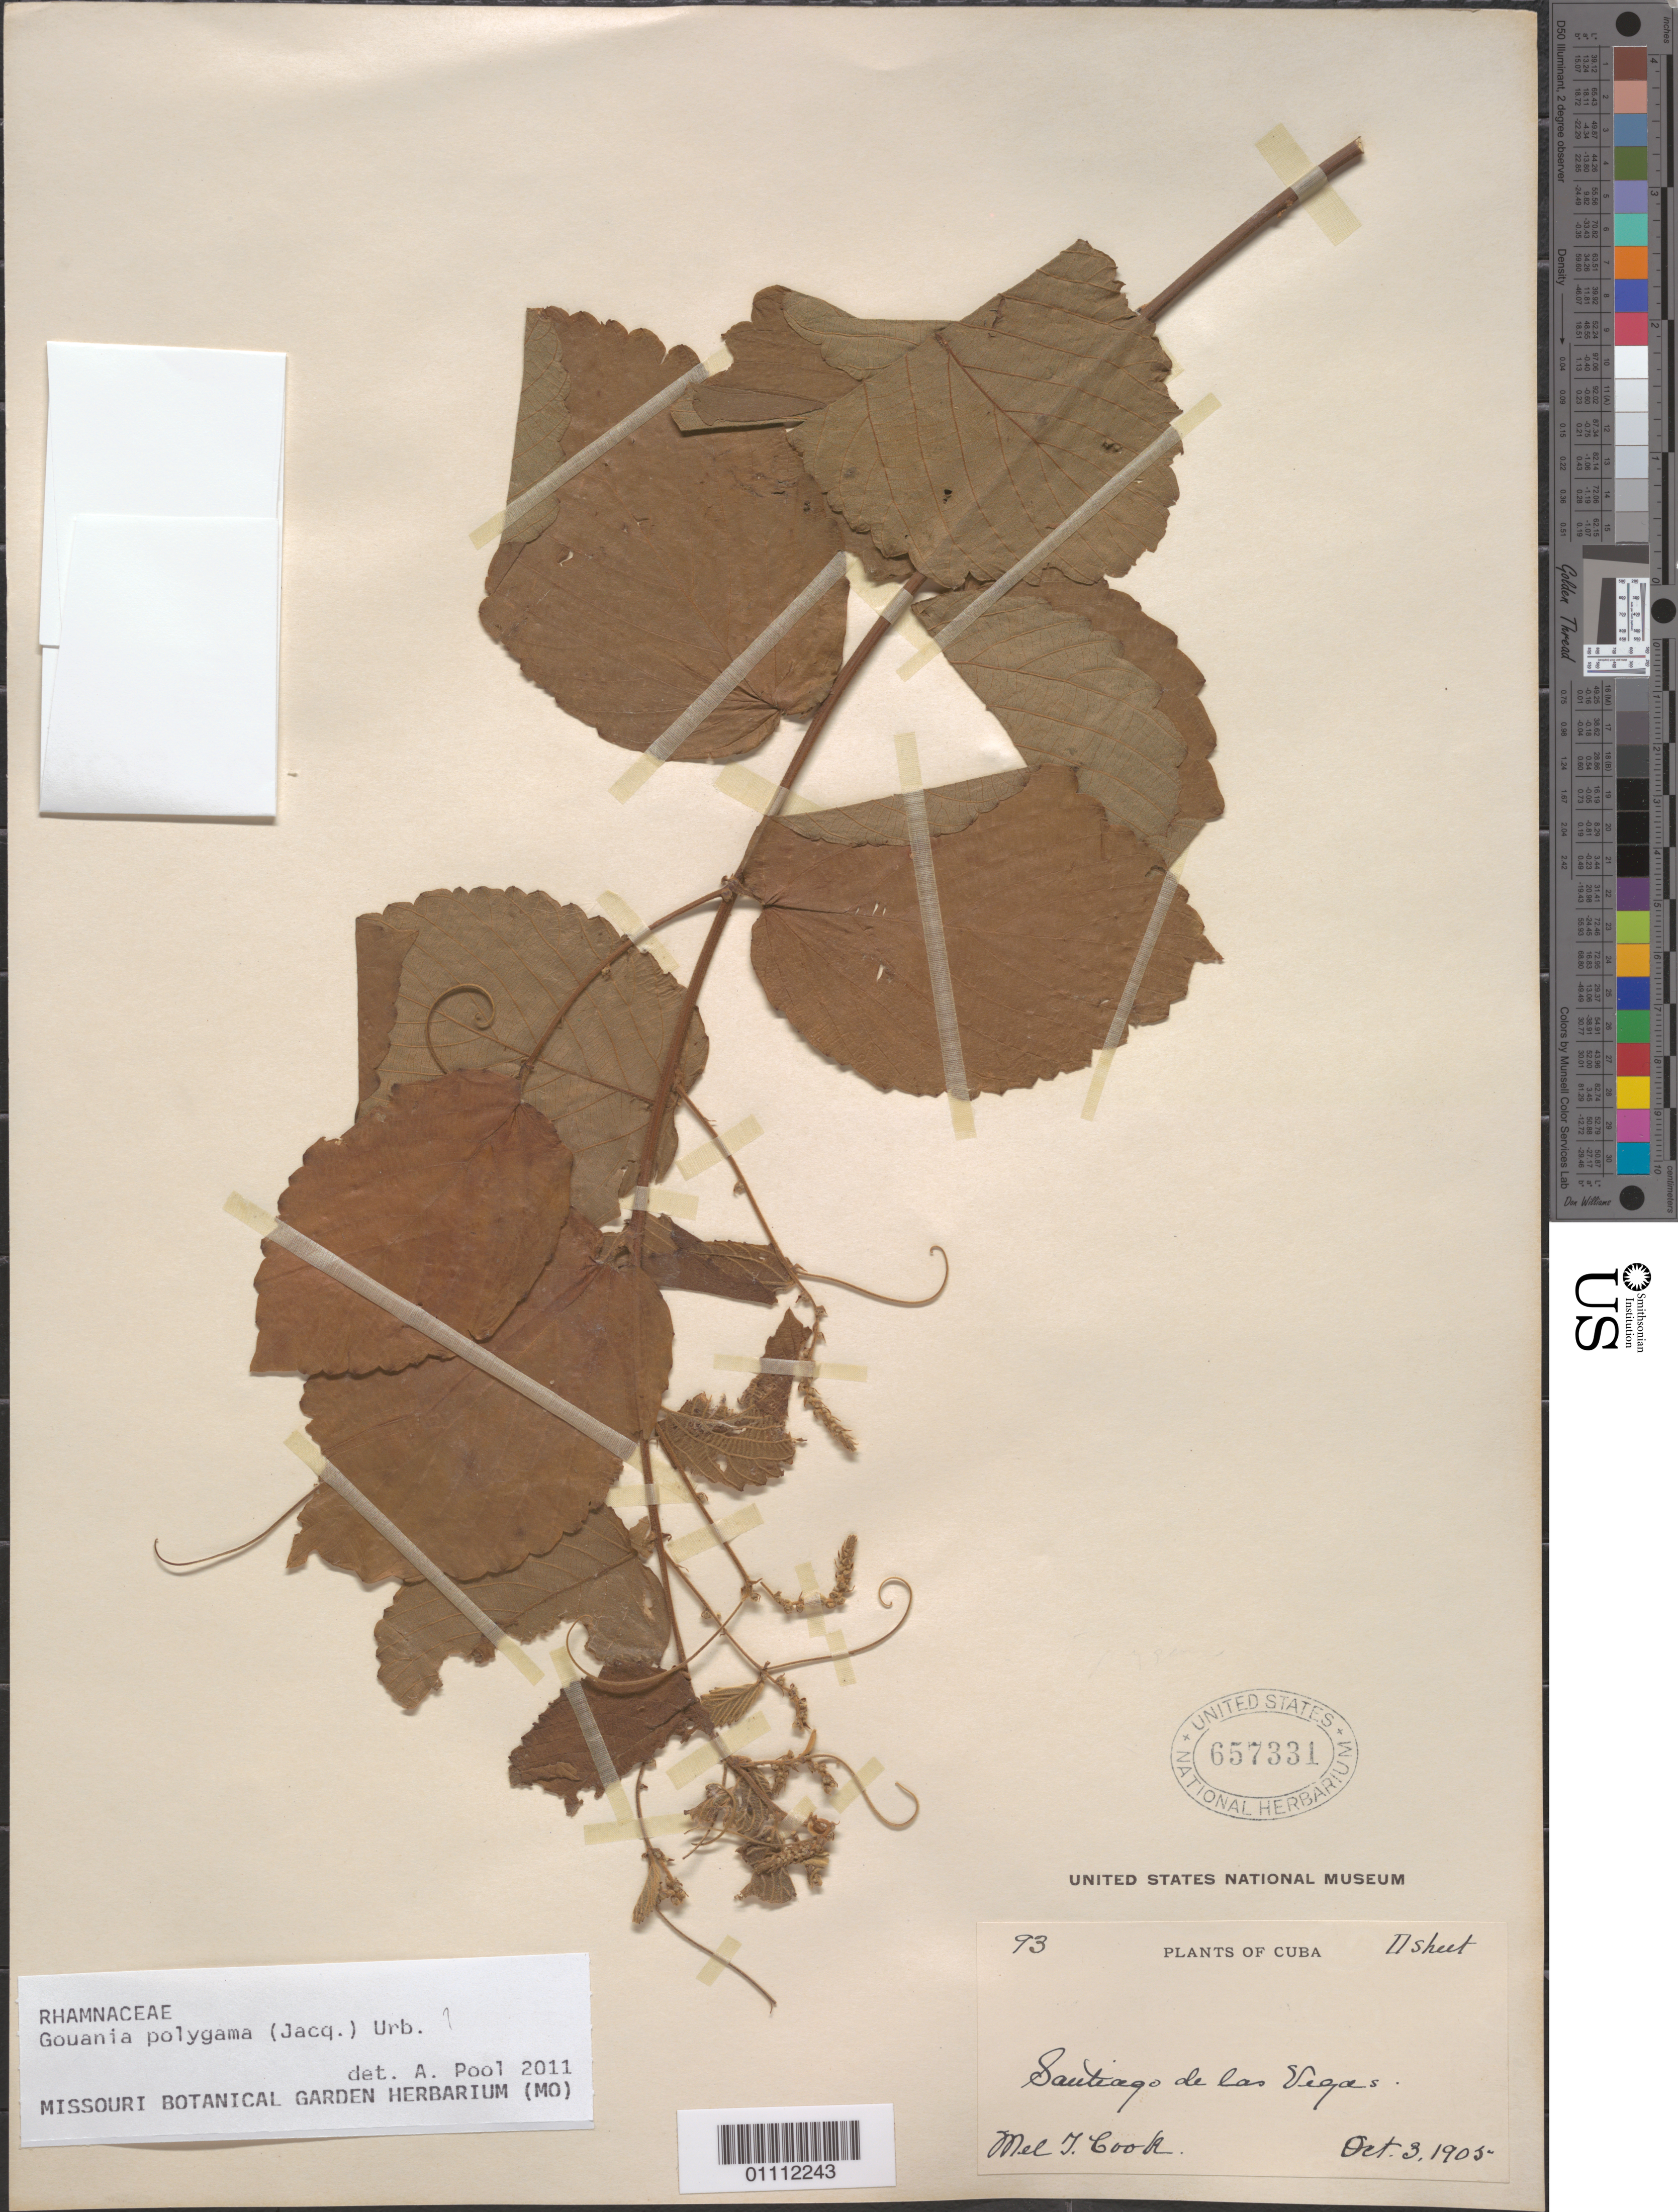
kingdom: Plantae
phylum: Tracheophyta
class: Magnoliopsida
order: Rosales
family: Rhamnaceae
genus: Gouania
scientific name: Gouania polygama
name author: (Jacq.) Urb.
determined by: Pool, A., (MO), Missouri Botanical Garden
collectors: M. T. Cook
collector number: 93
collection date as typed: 03 Oct 1905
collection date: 1905-10-03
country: Cuba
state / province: La Habana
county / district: Municipio Boyeros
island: Cuba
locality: Santiago de las Vegas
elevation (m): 97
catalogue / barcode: US 657331